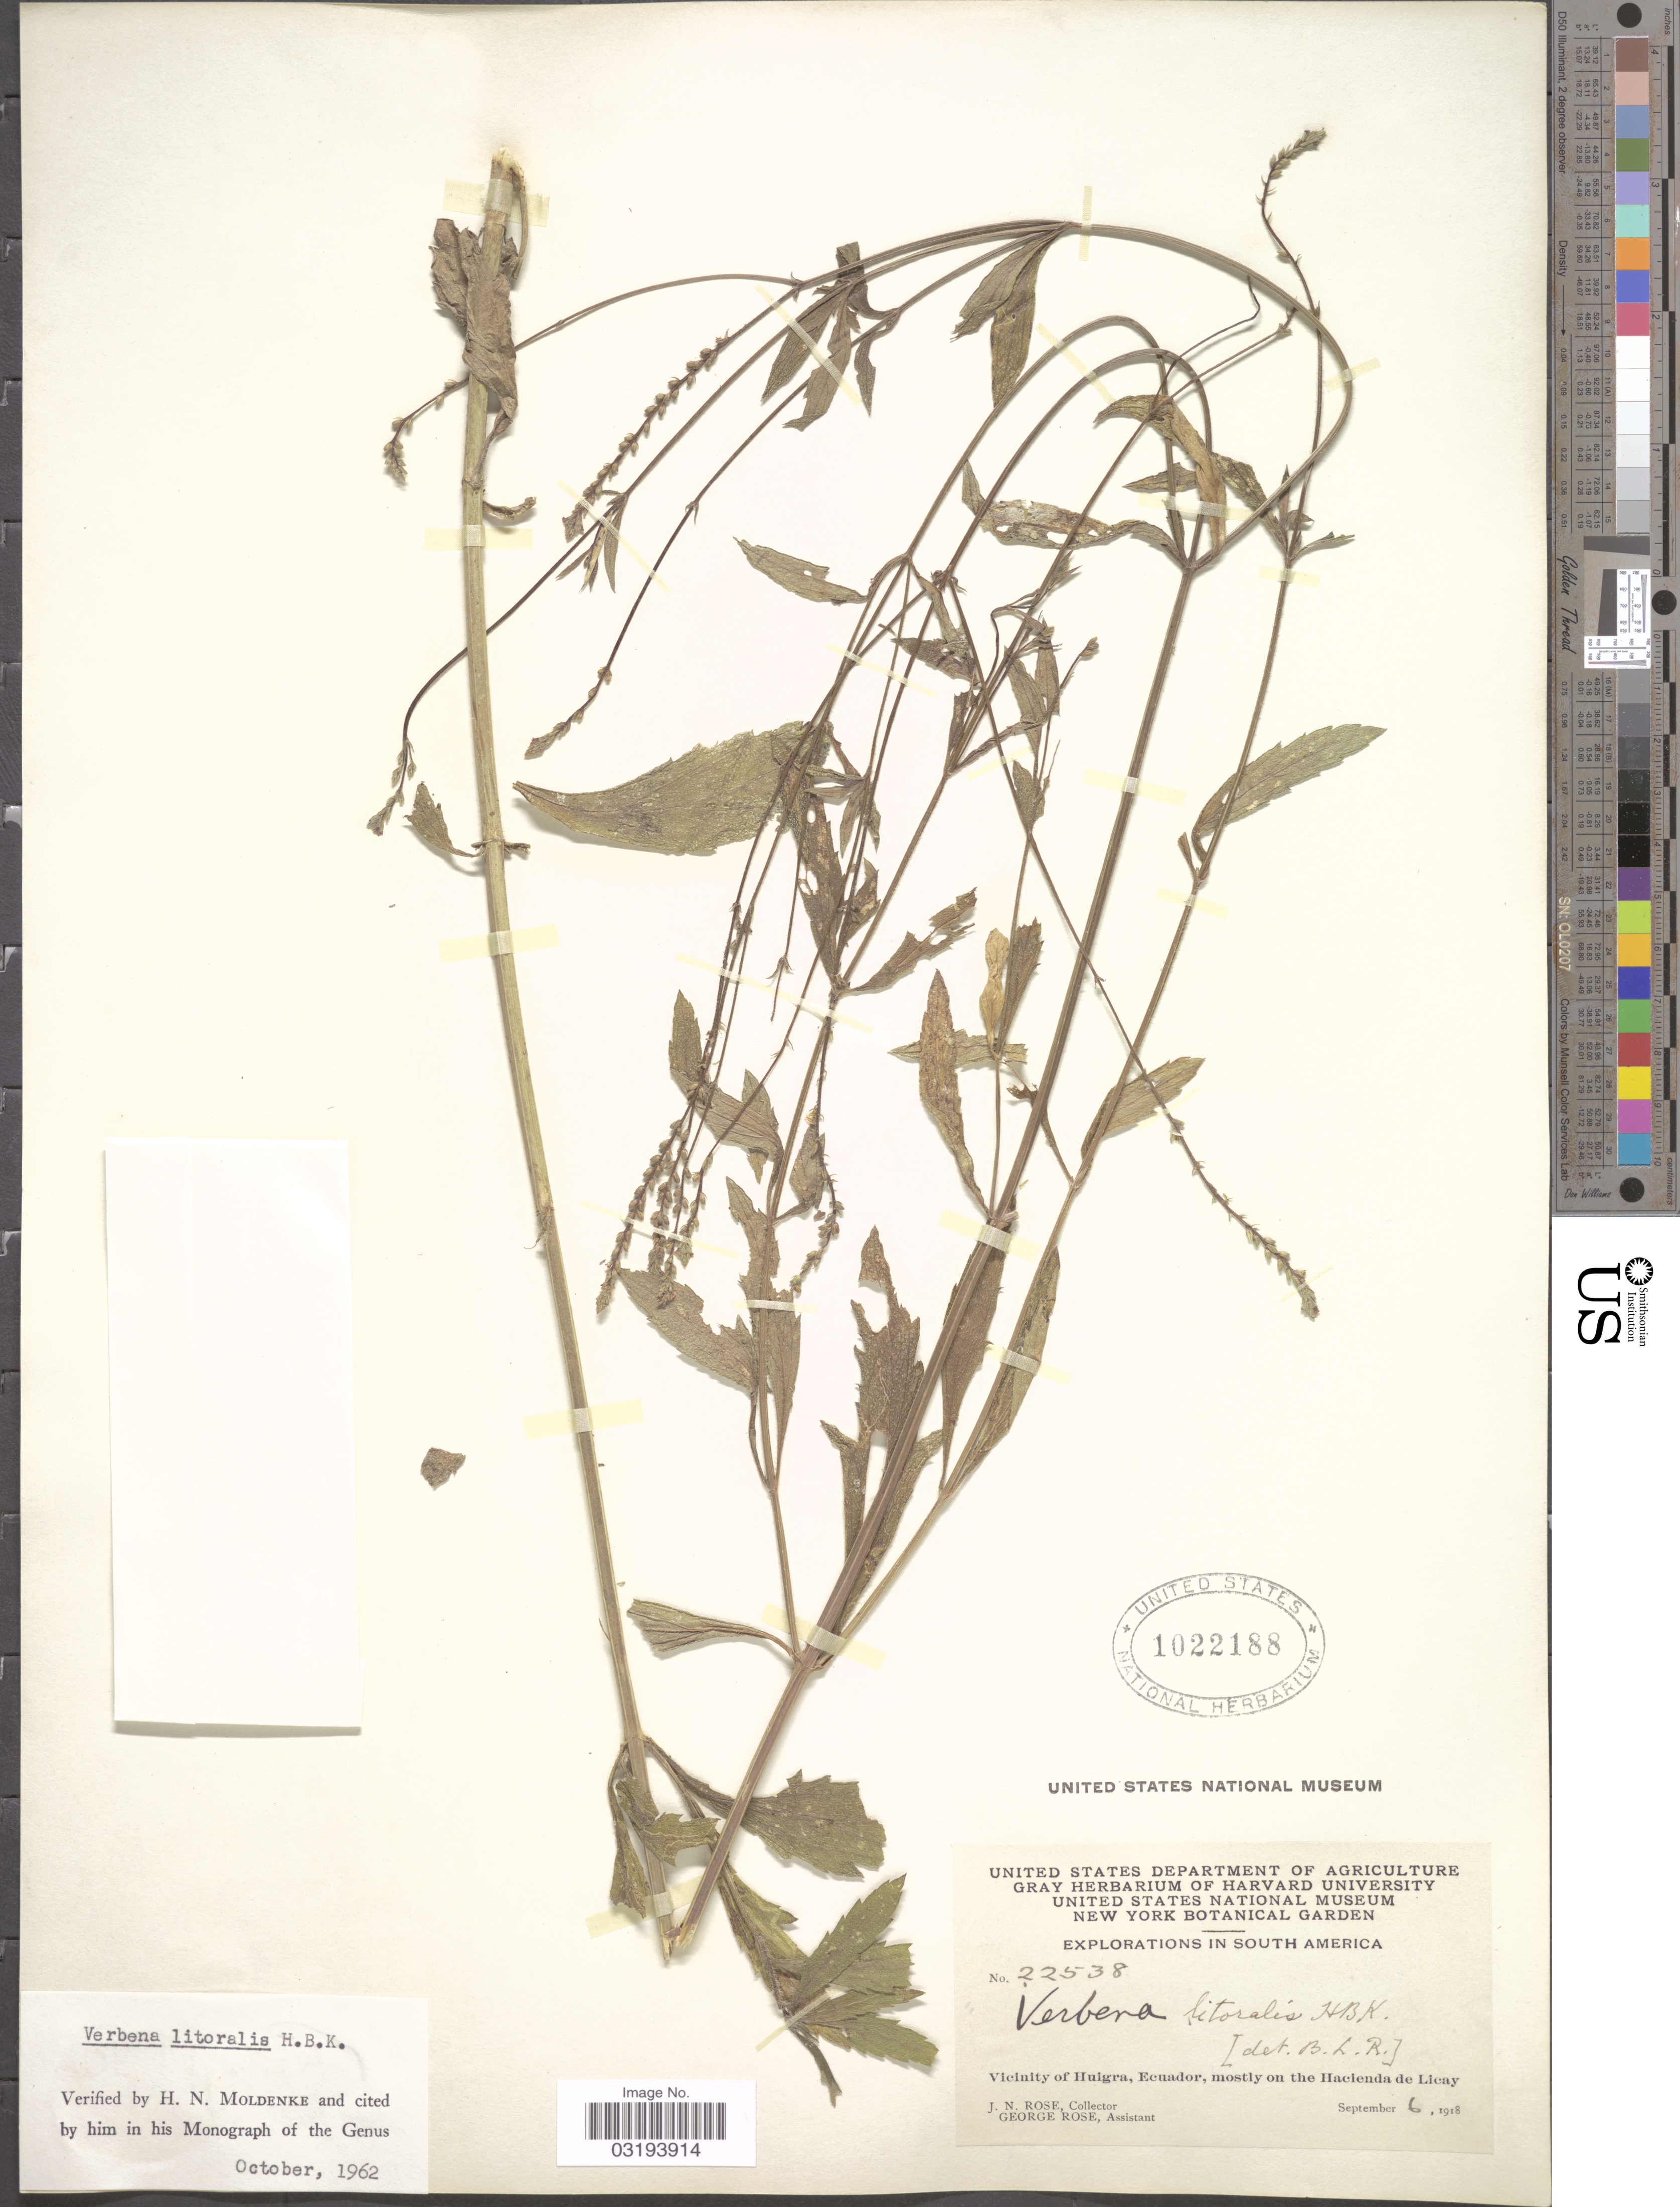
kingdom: Plantae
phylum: Tracheophyta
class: Magnoliopsida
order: Lamiales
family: Verbenaceae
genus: Verbena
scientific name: Verbena litoralis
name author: Kunth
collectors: J. N. Rose & G. Rose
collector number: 22538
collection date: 1918-09-06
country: Ecuador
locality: Vicinity of Huigra, mostly on the Hacienda de Licay.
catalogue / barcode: US 1022188